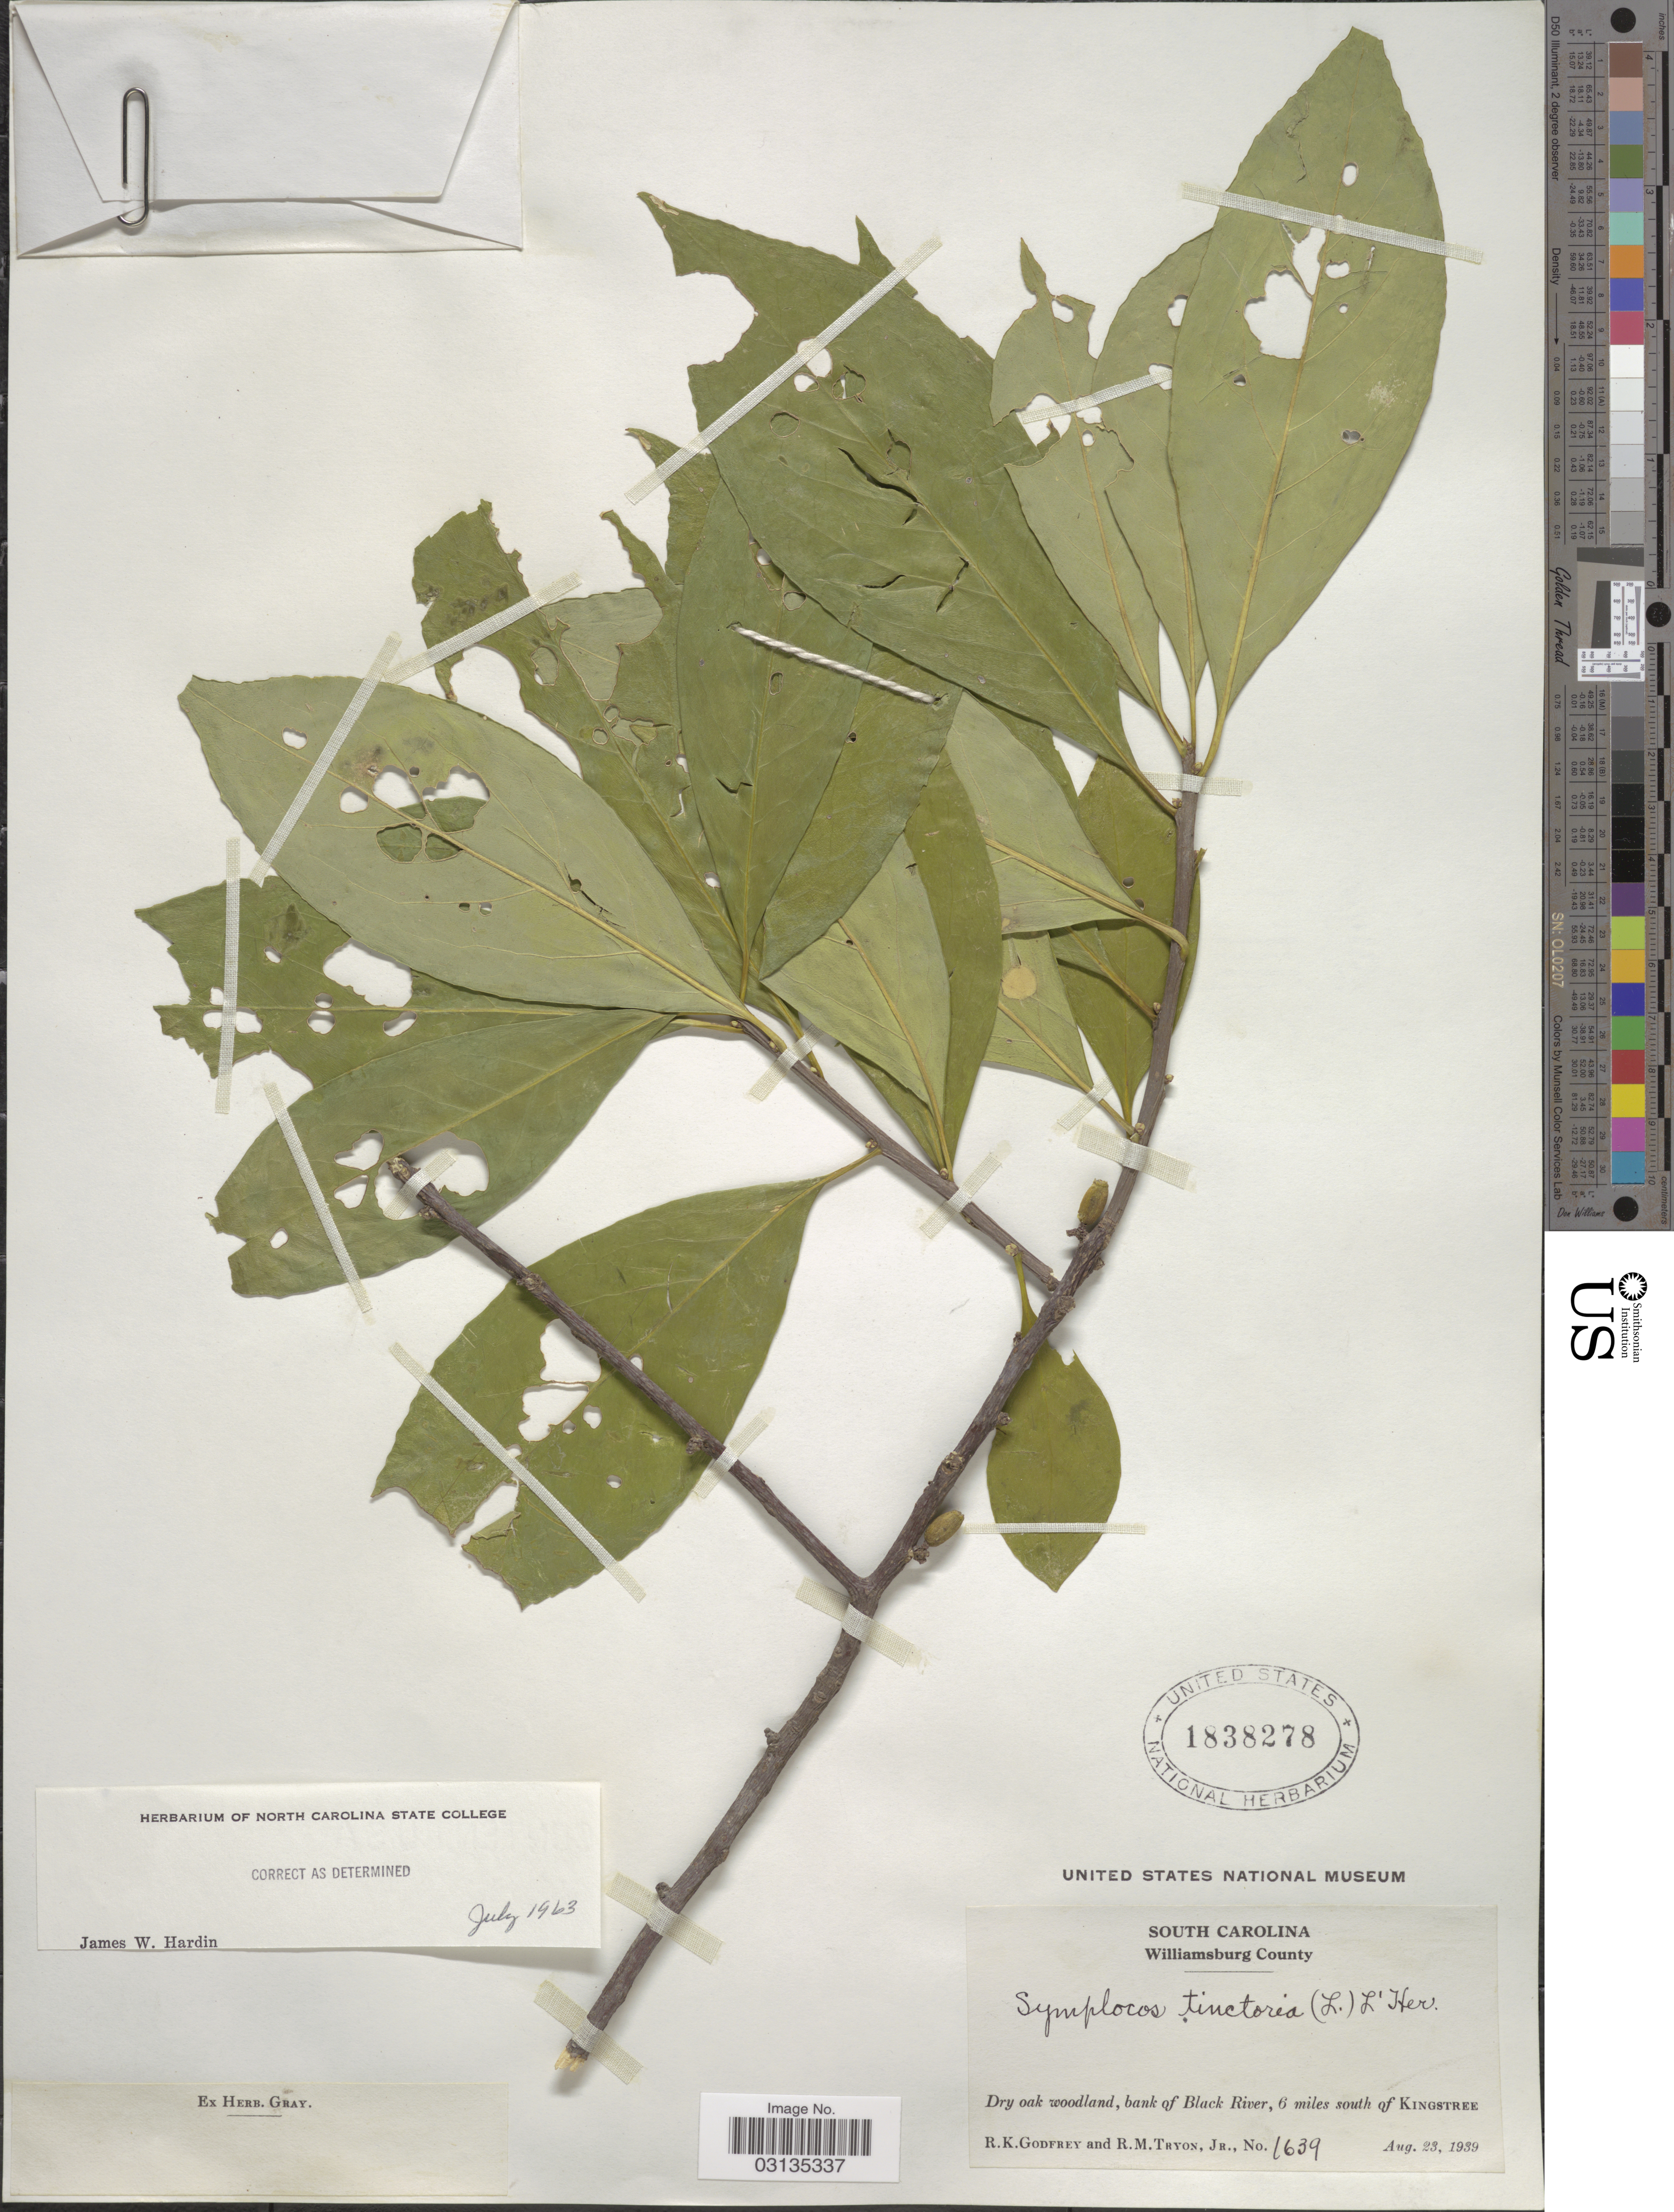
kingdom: Plantae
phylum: Tracheophyta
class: Magnoliopsida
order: Ericales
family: Symplocaceae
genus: Symplocos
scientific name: Symplocos tinctoria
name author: (L.) L'Hér.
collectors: R. K. Godfrey & R. Tryon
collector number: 1639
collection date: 1939-08-23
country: United States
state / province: South Carolina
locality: Williamsburg County, bank of Black River, 6 miles south of Kingstree.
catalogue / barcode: US 1838278